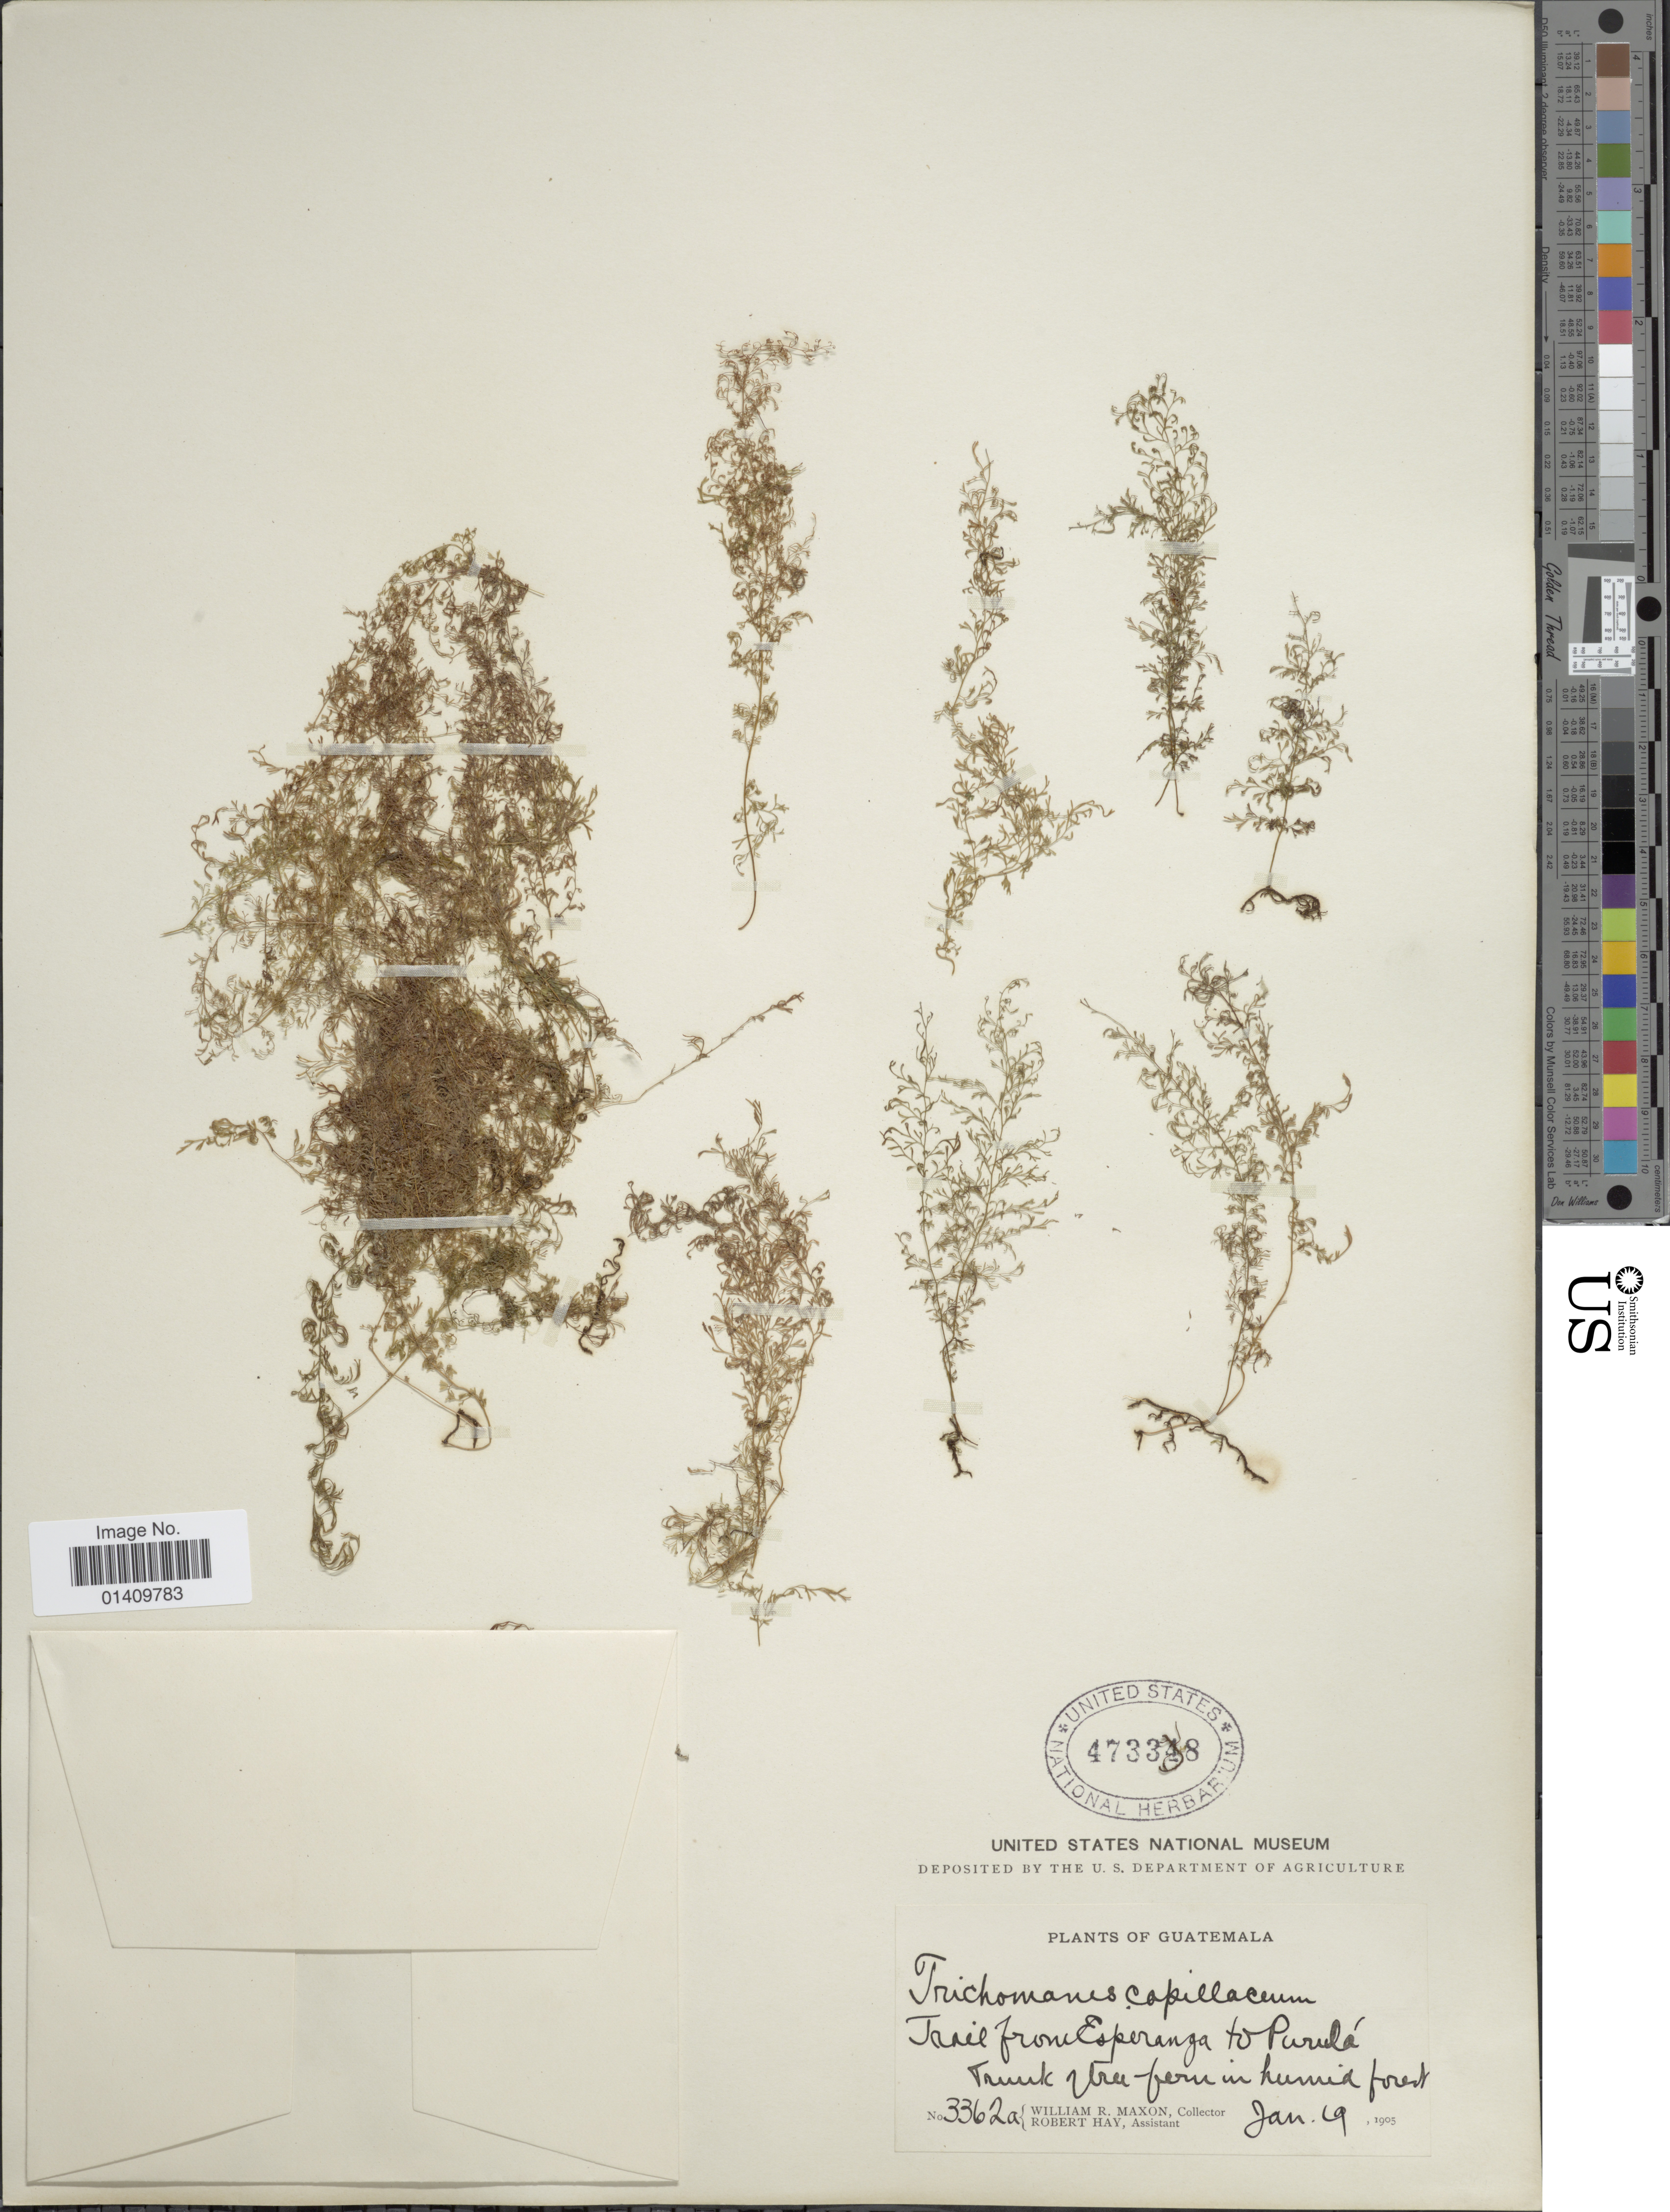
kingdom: Plantae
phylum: Tracheophyta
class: Polypodiopsida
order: Hymenophyllales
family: Hymenophyllaceae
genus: Polyphlebium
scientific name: Polyphlebium capillaceum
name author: (L.) Ebihara & Dubuisson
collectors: W. R. Maxon & R. H. Hay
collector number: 3362A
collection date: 1905-01-19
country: Guatemala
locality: Trail from Esperanga to Purula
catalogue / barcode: US 473348